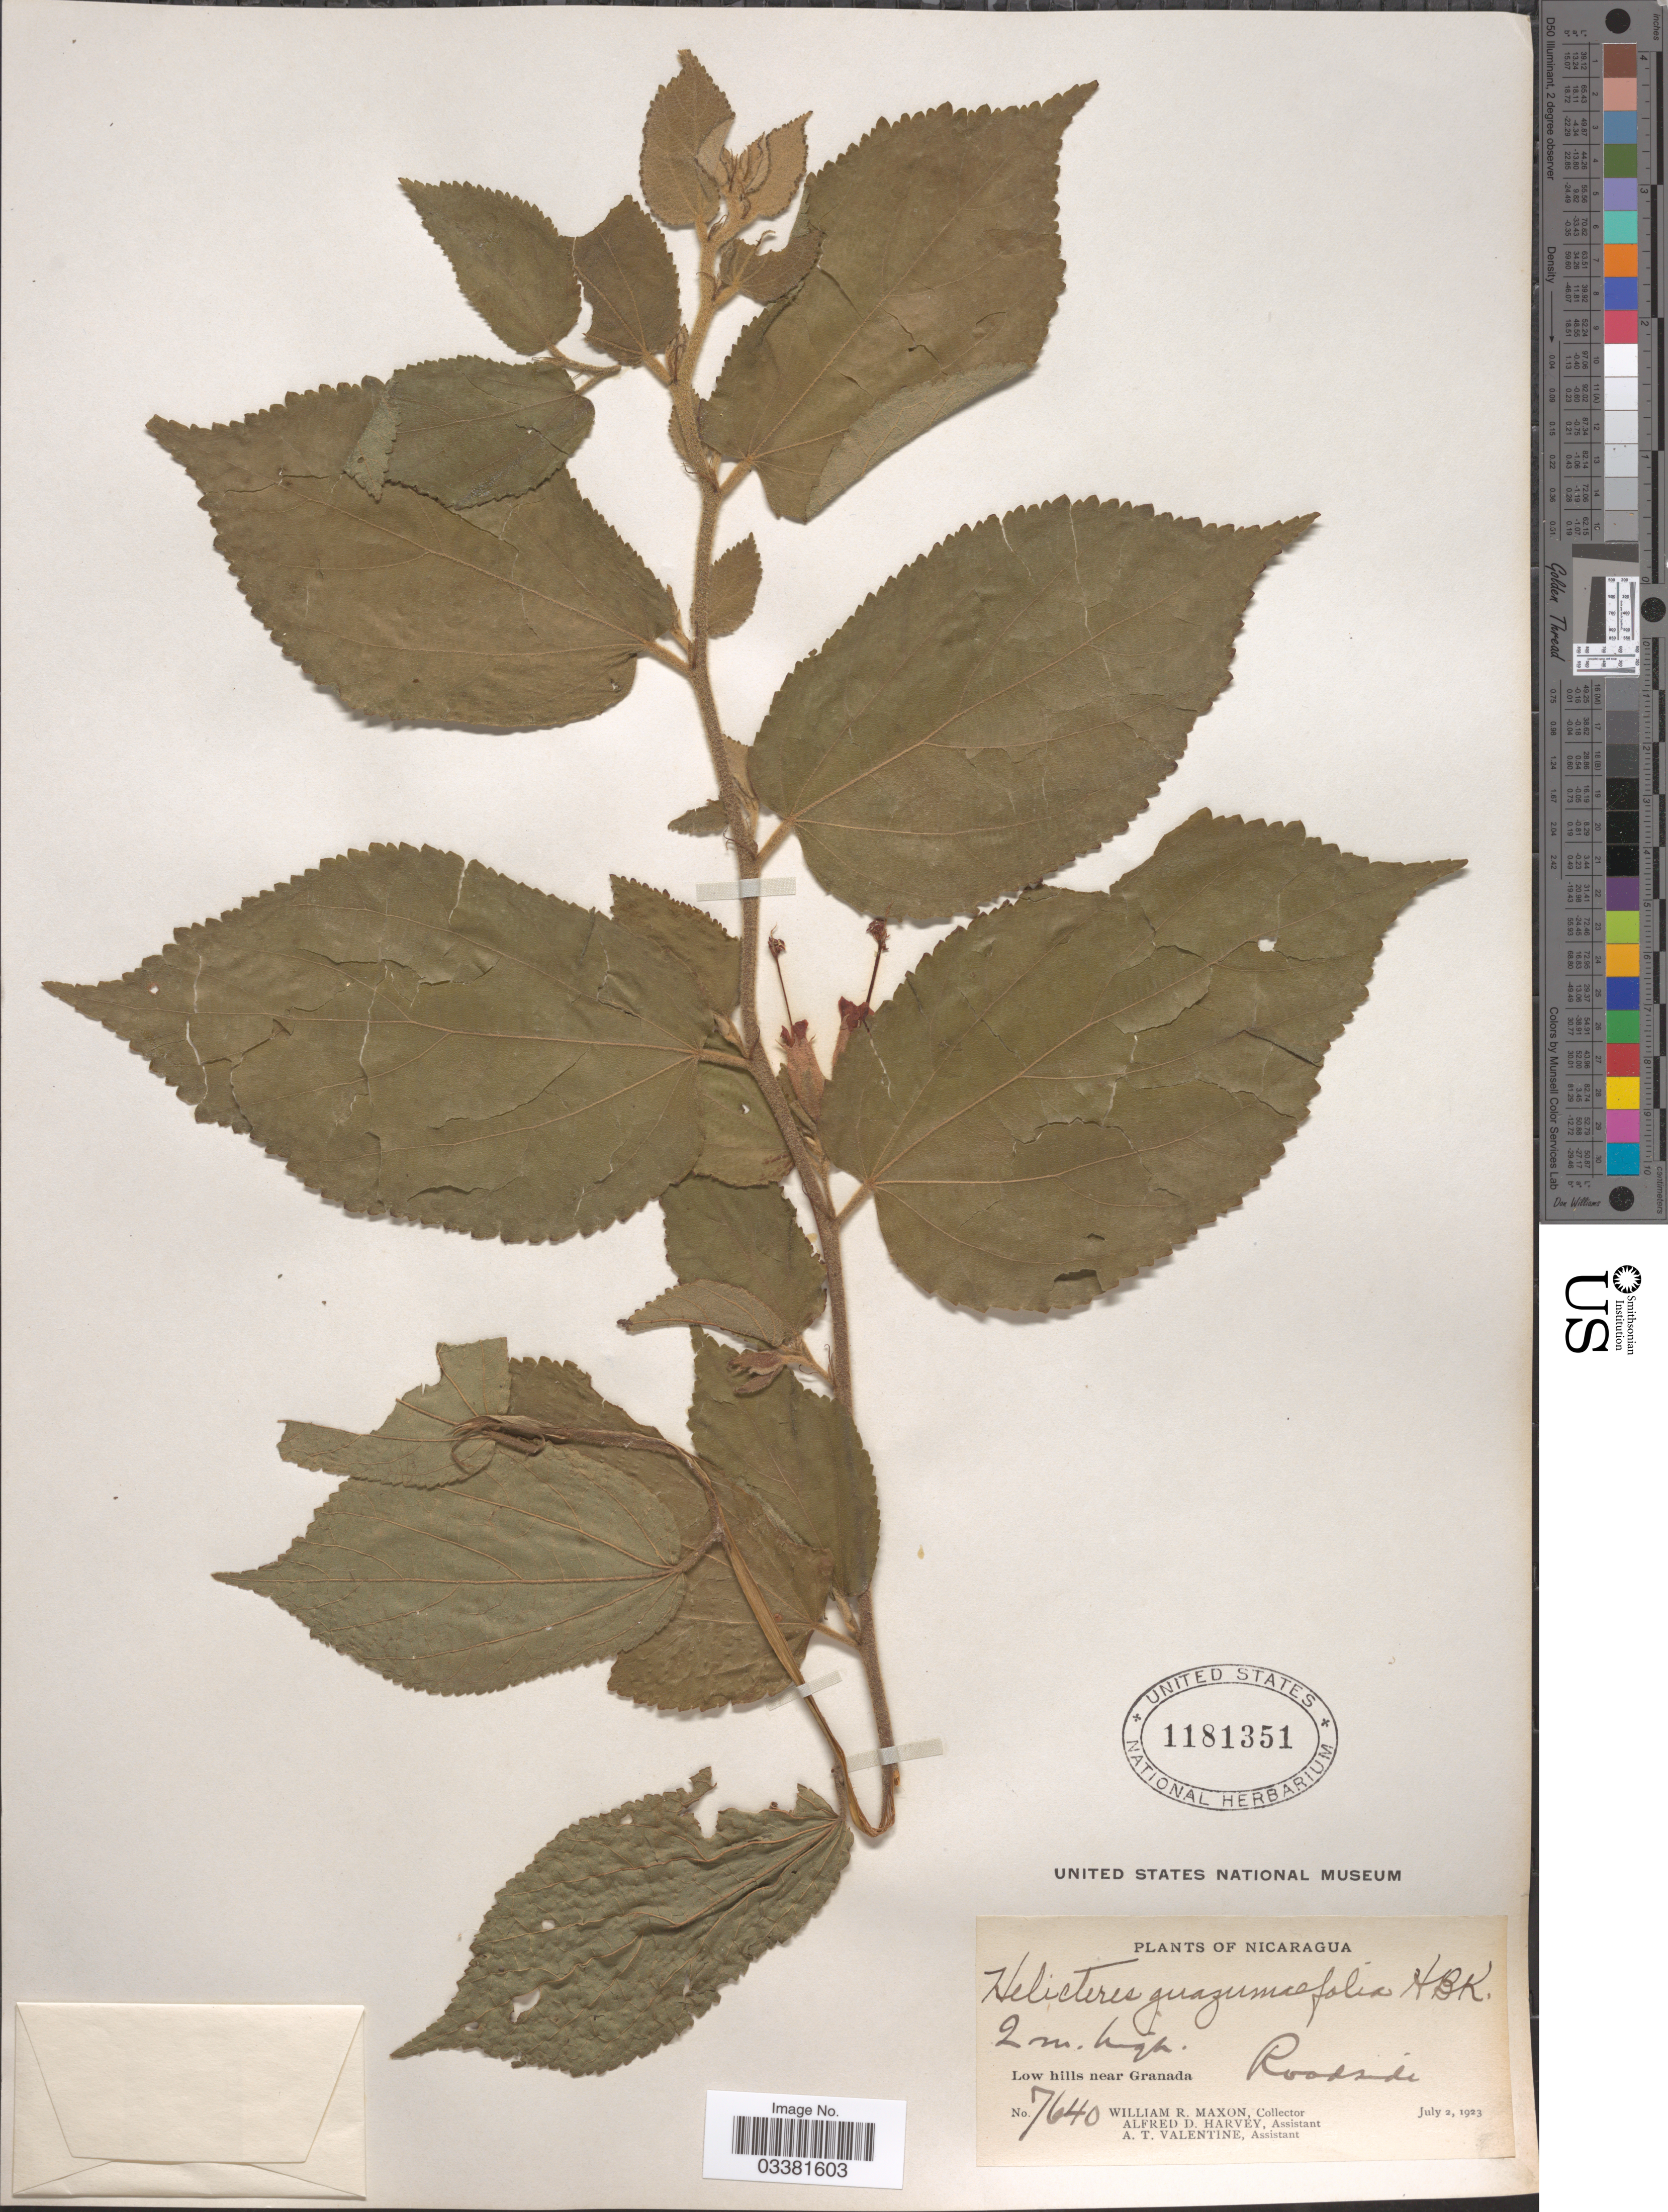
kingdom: Plantae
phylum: Tracheophyta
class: Magnoliopsida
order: Malvales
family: Malvaceae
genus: Helicteres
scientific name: Helicteres guazumifolia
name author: Kunth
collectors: W. R. Maxon, A. D. Harvey & A. Valentine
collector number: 7640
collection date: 1923-07-02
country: Nicaragua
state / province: Granada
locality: Low hills near Granada. Roadside.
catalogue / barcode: US 1181351